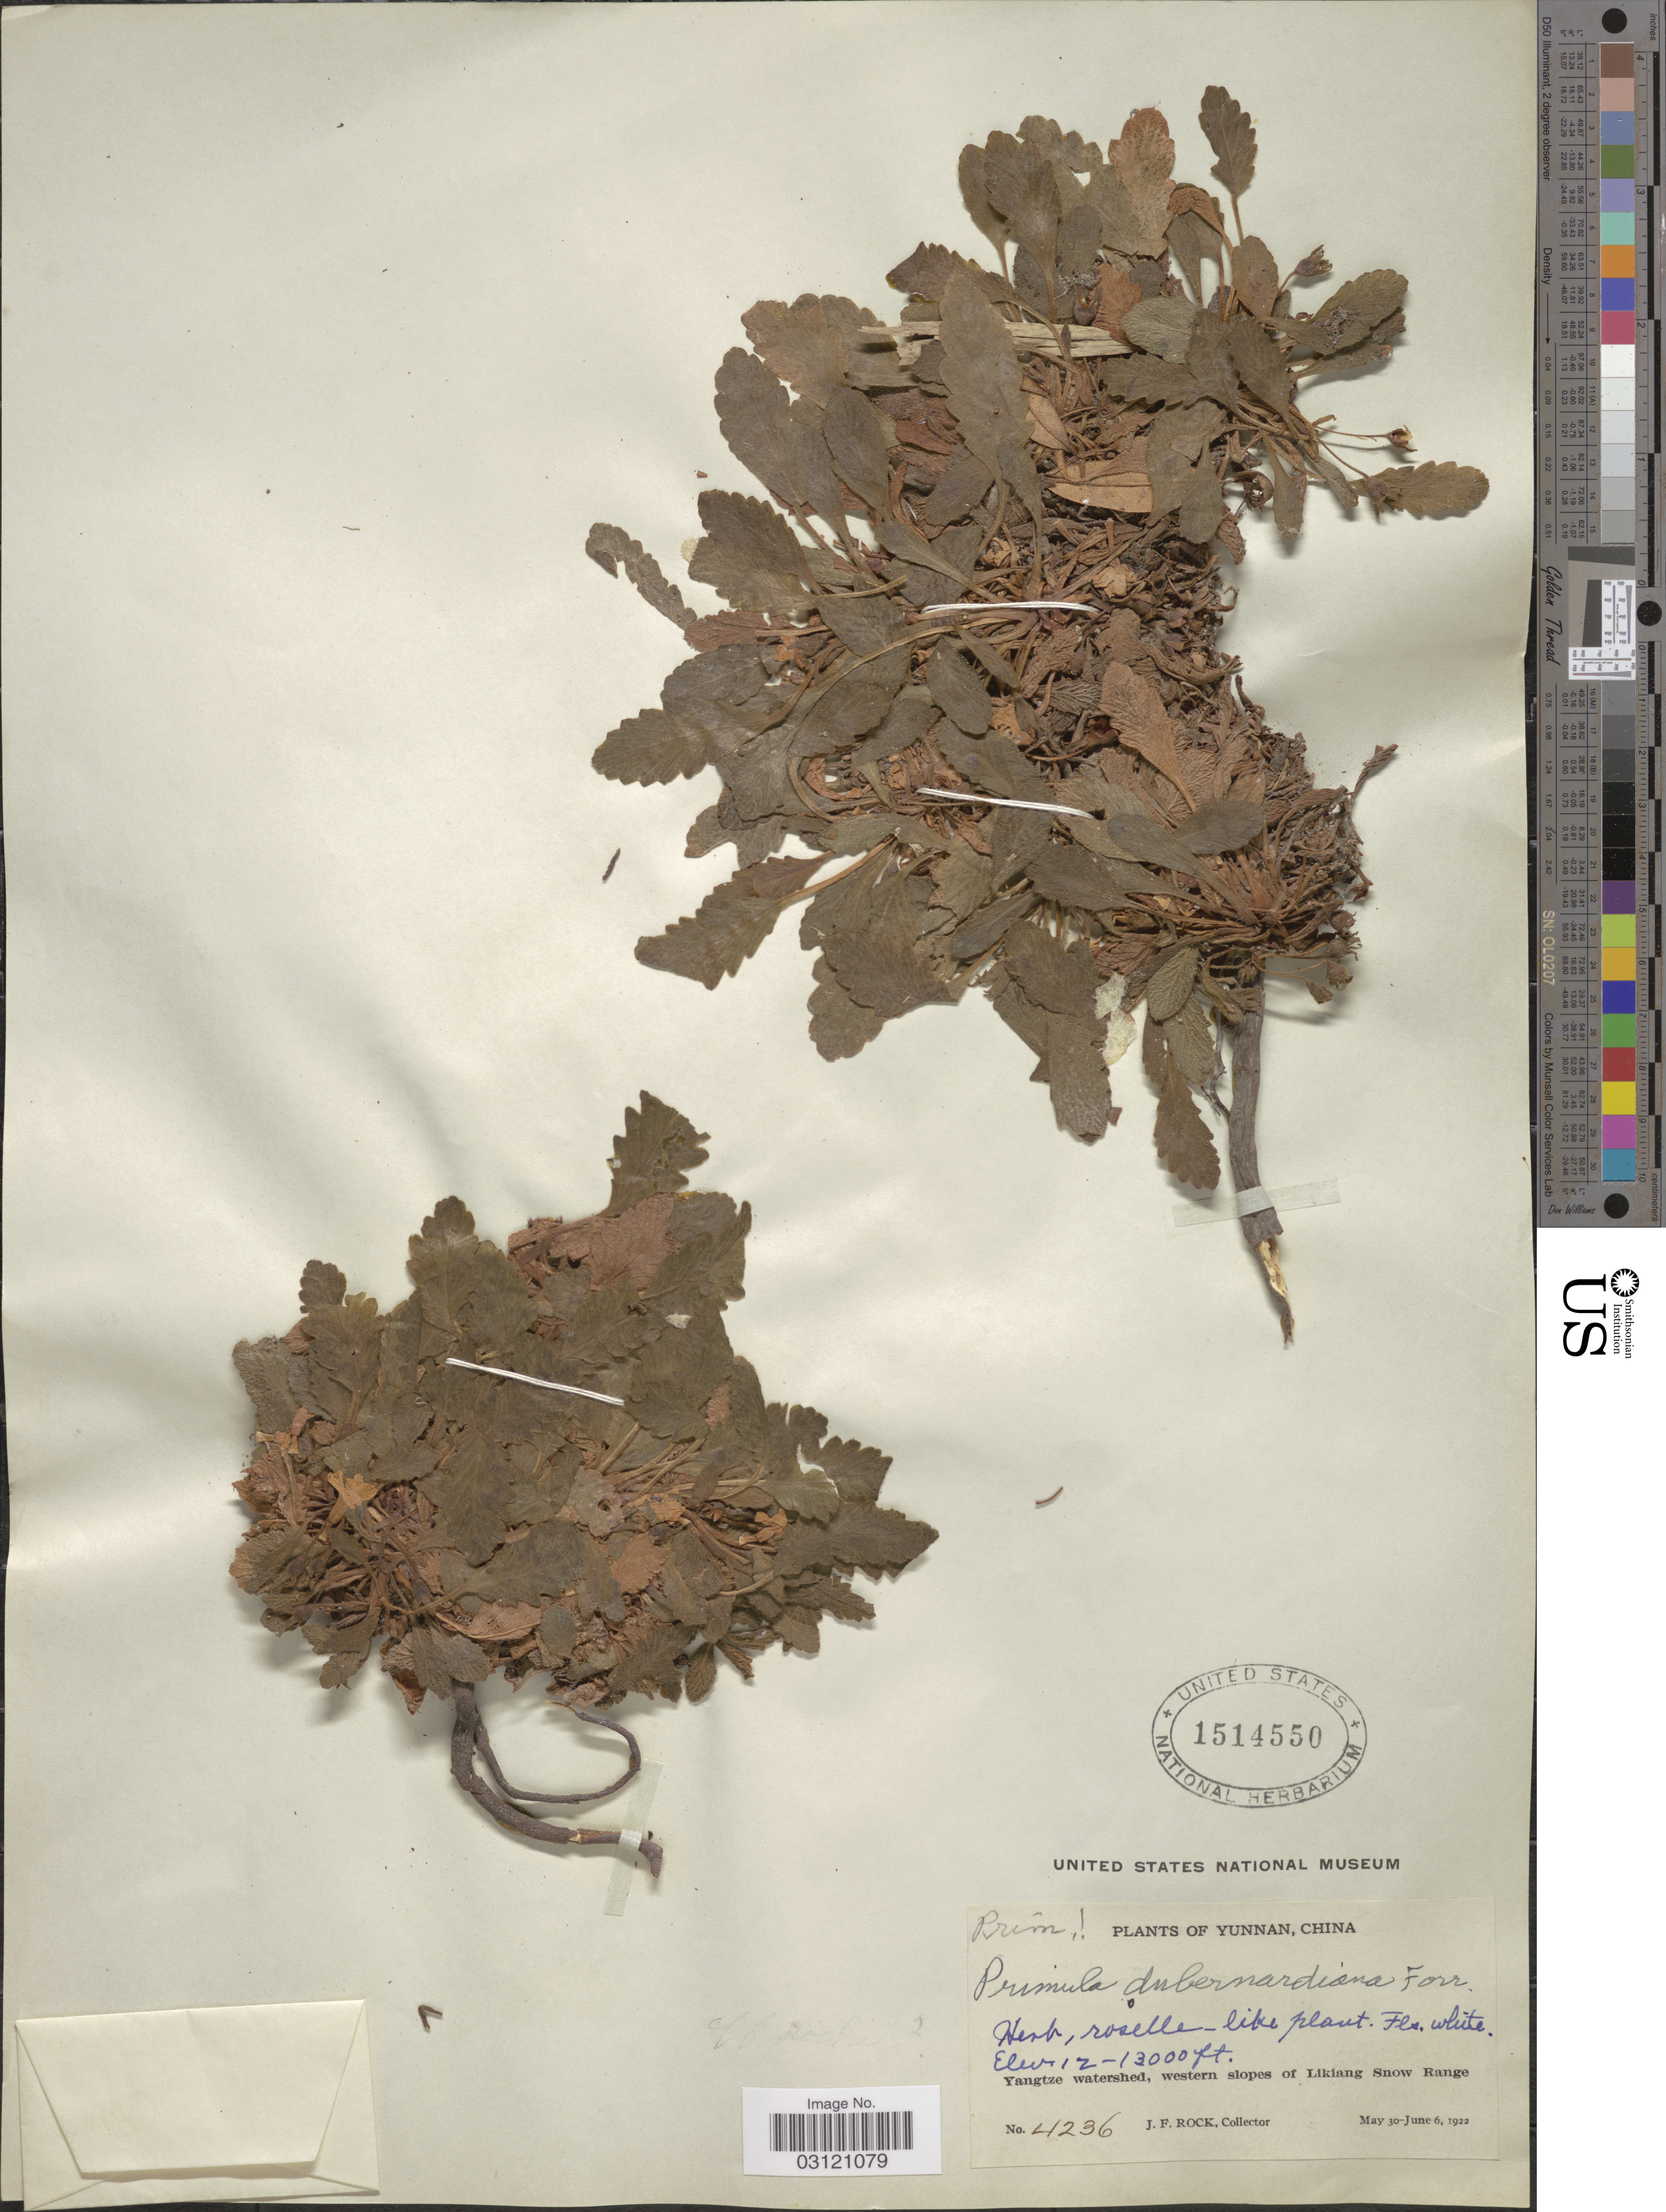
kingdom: Plantae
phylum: Tracheophyta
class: Magnoliopsida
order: Ericales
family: Primulaceae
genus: Primula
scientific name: Primula dubernardiana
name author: Forrest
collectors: J. Rock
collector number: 4236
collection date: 1922-05-30/1922-06-06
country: China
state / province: Yunnan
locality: Yangtze watershed, western slopes of Likiang Snow Range.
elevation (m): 3658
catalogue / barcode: US 1514550